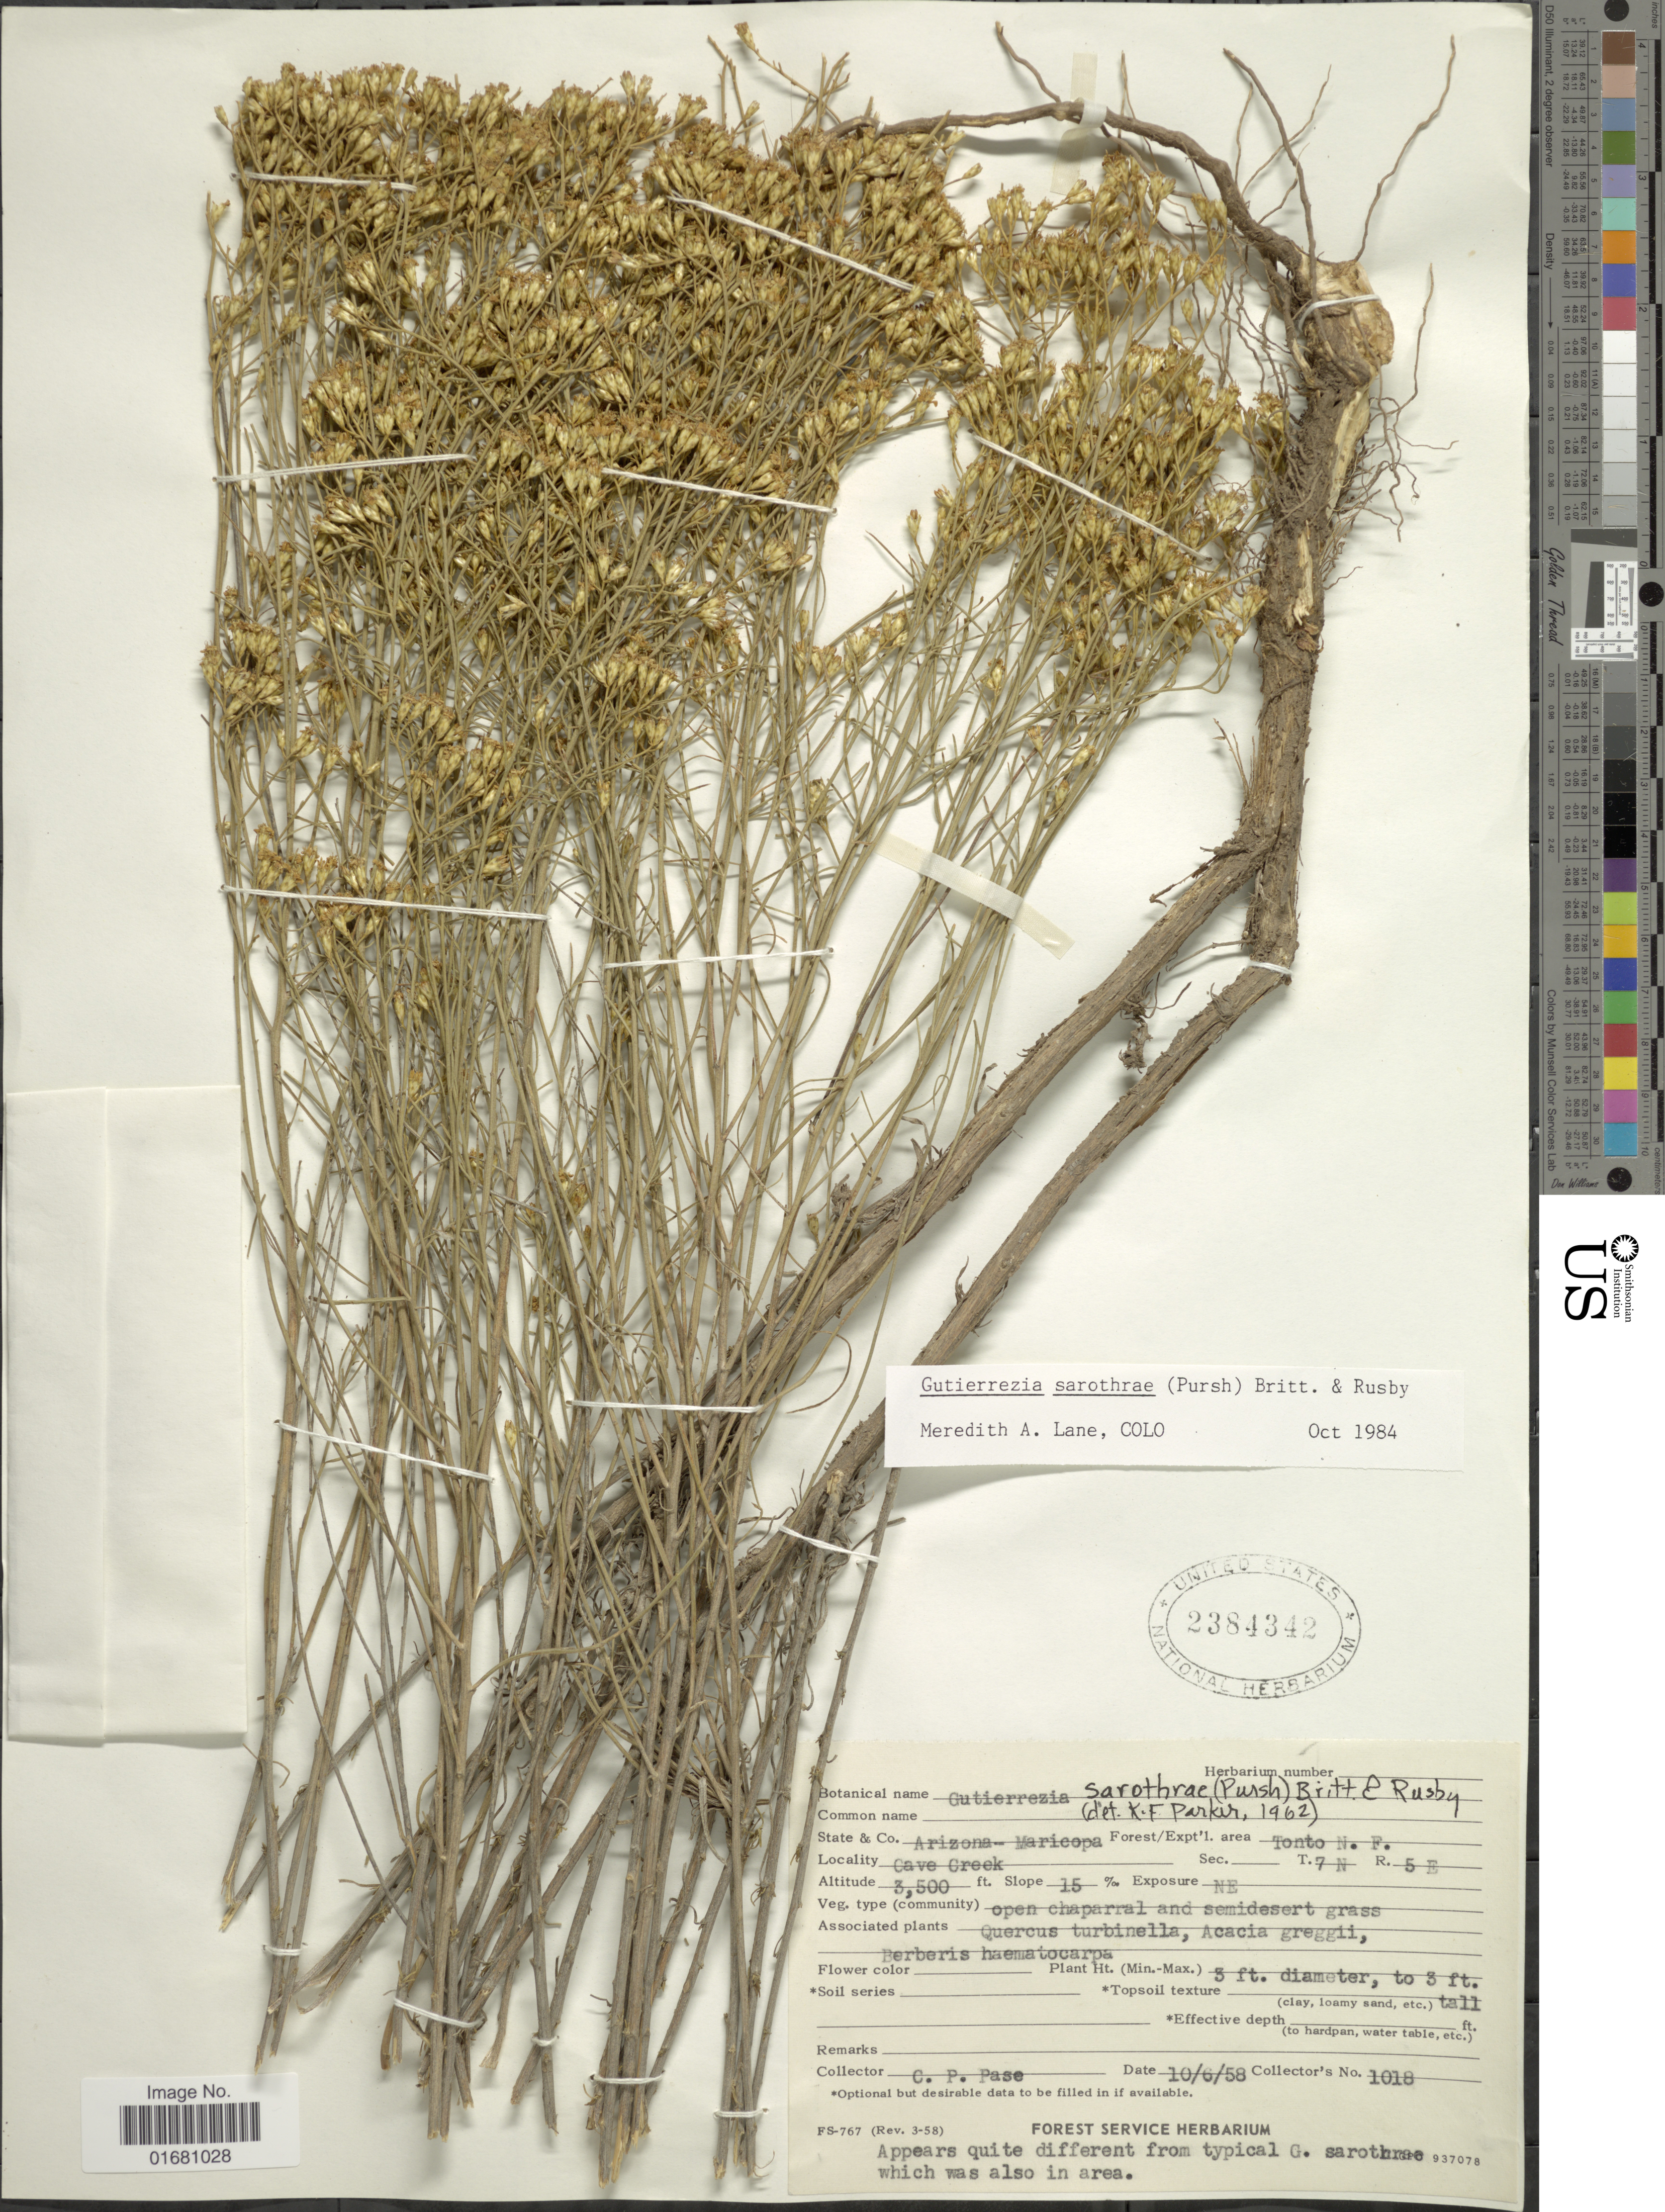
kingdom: Plantae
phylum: Tracheophyta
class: Magnoliopsida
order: Asterales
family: Asteraceae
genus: Gutierrezia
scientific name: Gutierrezia sarothrae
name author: (Pursh) Britton & Rusby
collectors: C. P. Pase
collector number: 1018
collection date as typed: Transcribed d/m/y: 6/10/58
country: United States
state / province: Arizona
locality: Maricopa Co., Forest/Expt'll. area: Tonto N.F., Exposure: NE, Cave Creek, Sec: T7N R5E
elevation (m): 1067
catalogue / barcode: US 2384342